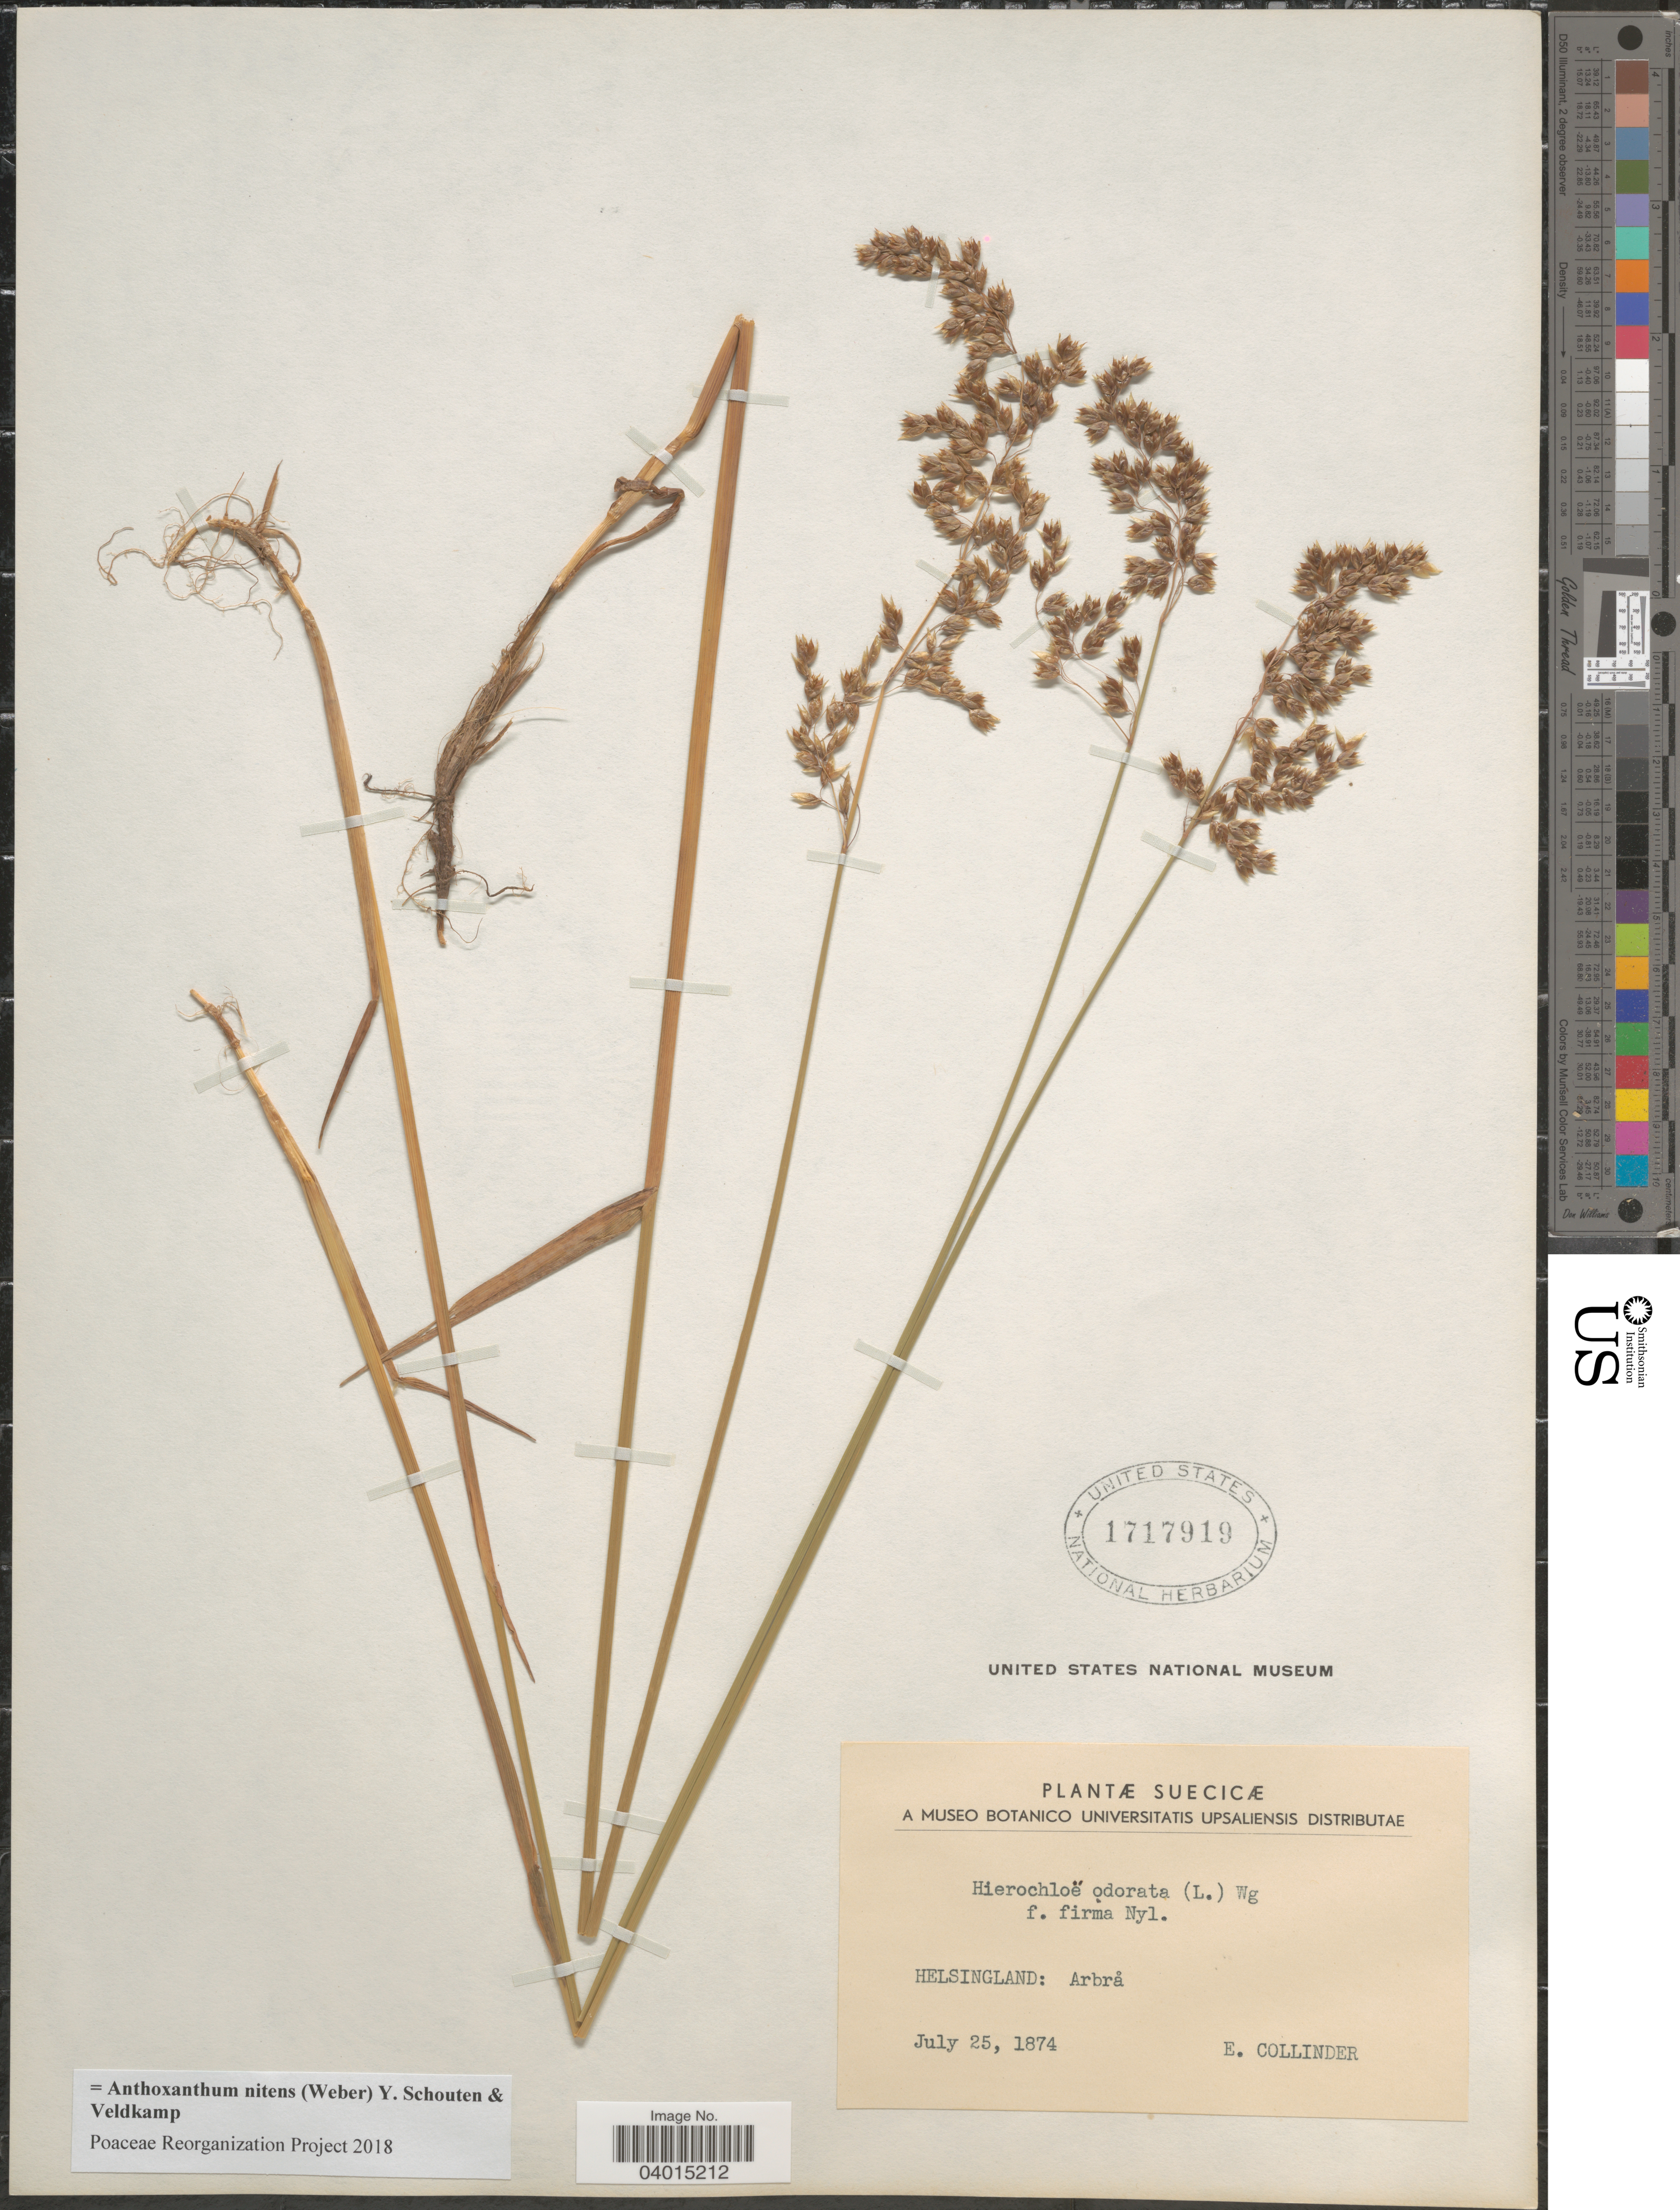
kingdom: Plantae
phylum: Tracheophyta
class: Liliopsida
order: Poales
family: Poaceae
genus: Anthoxanthum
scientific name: Anthoxanthum nitens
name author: (G.H. Weber) R.T.A. Schouten & Veldkamp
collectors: E. Collinder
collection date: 1874-07-25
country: Sweden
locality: Suecicæ. Helsingland: Arbrå.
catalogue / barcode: US 1717919